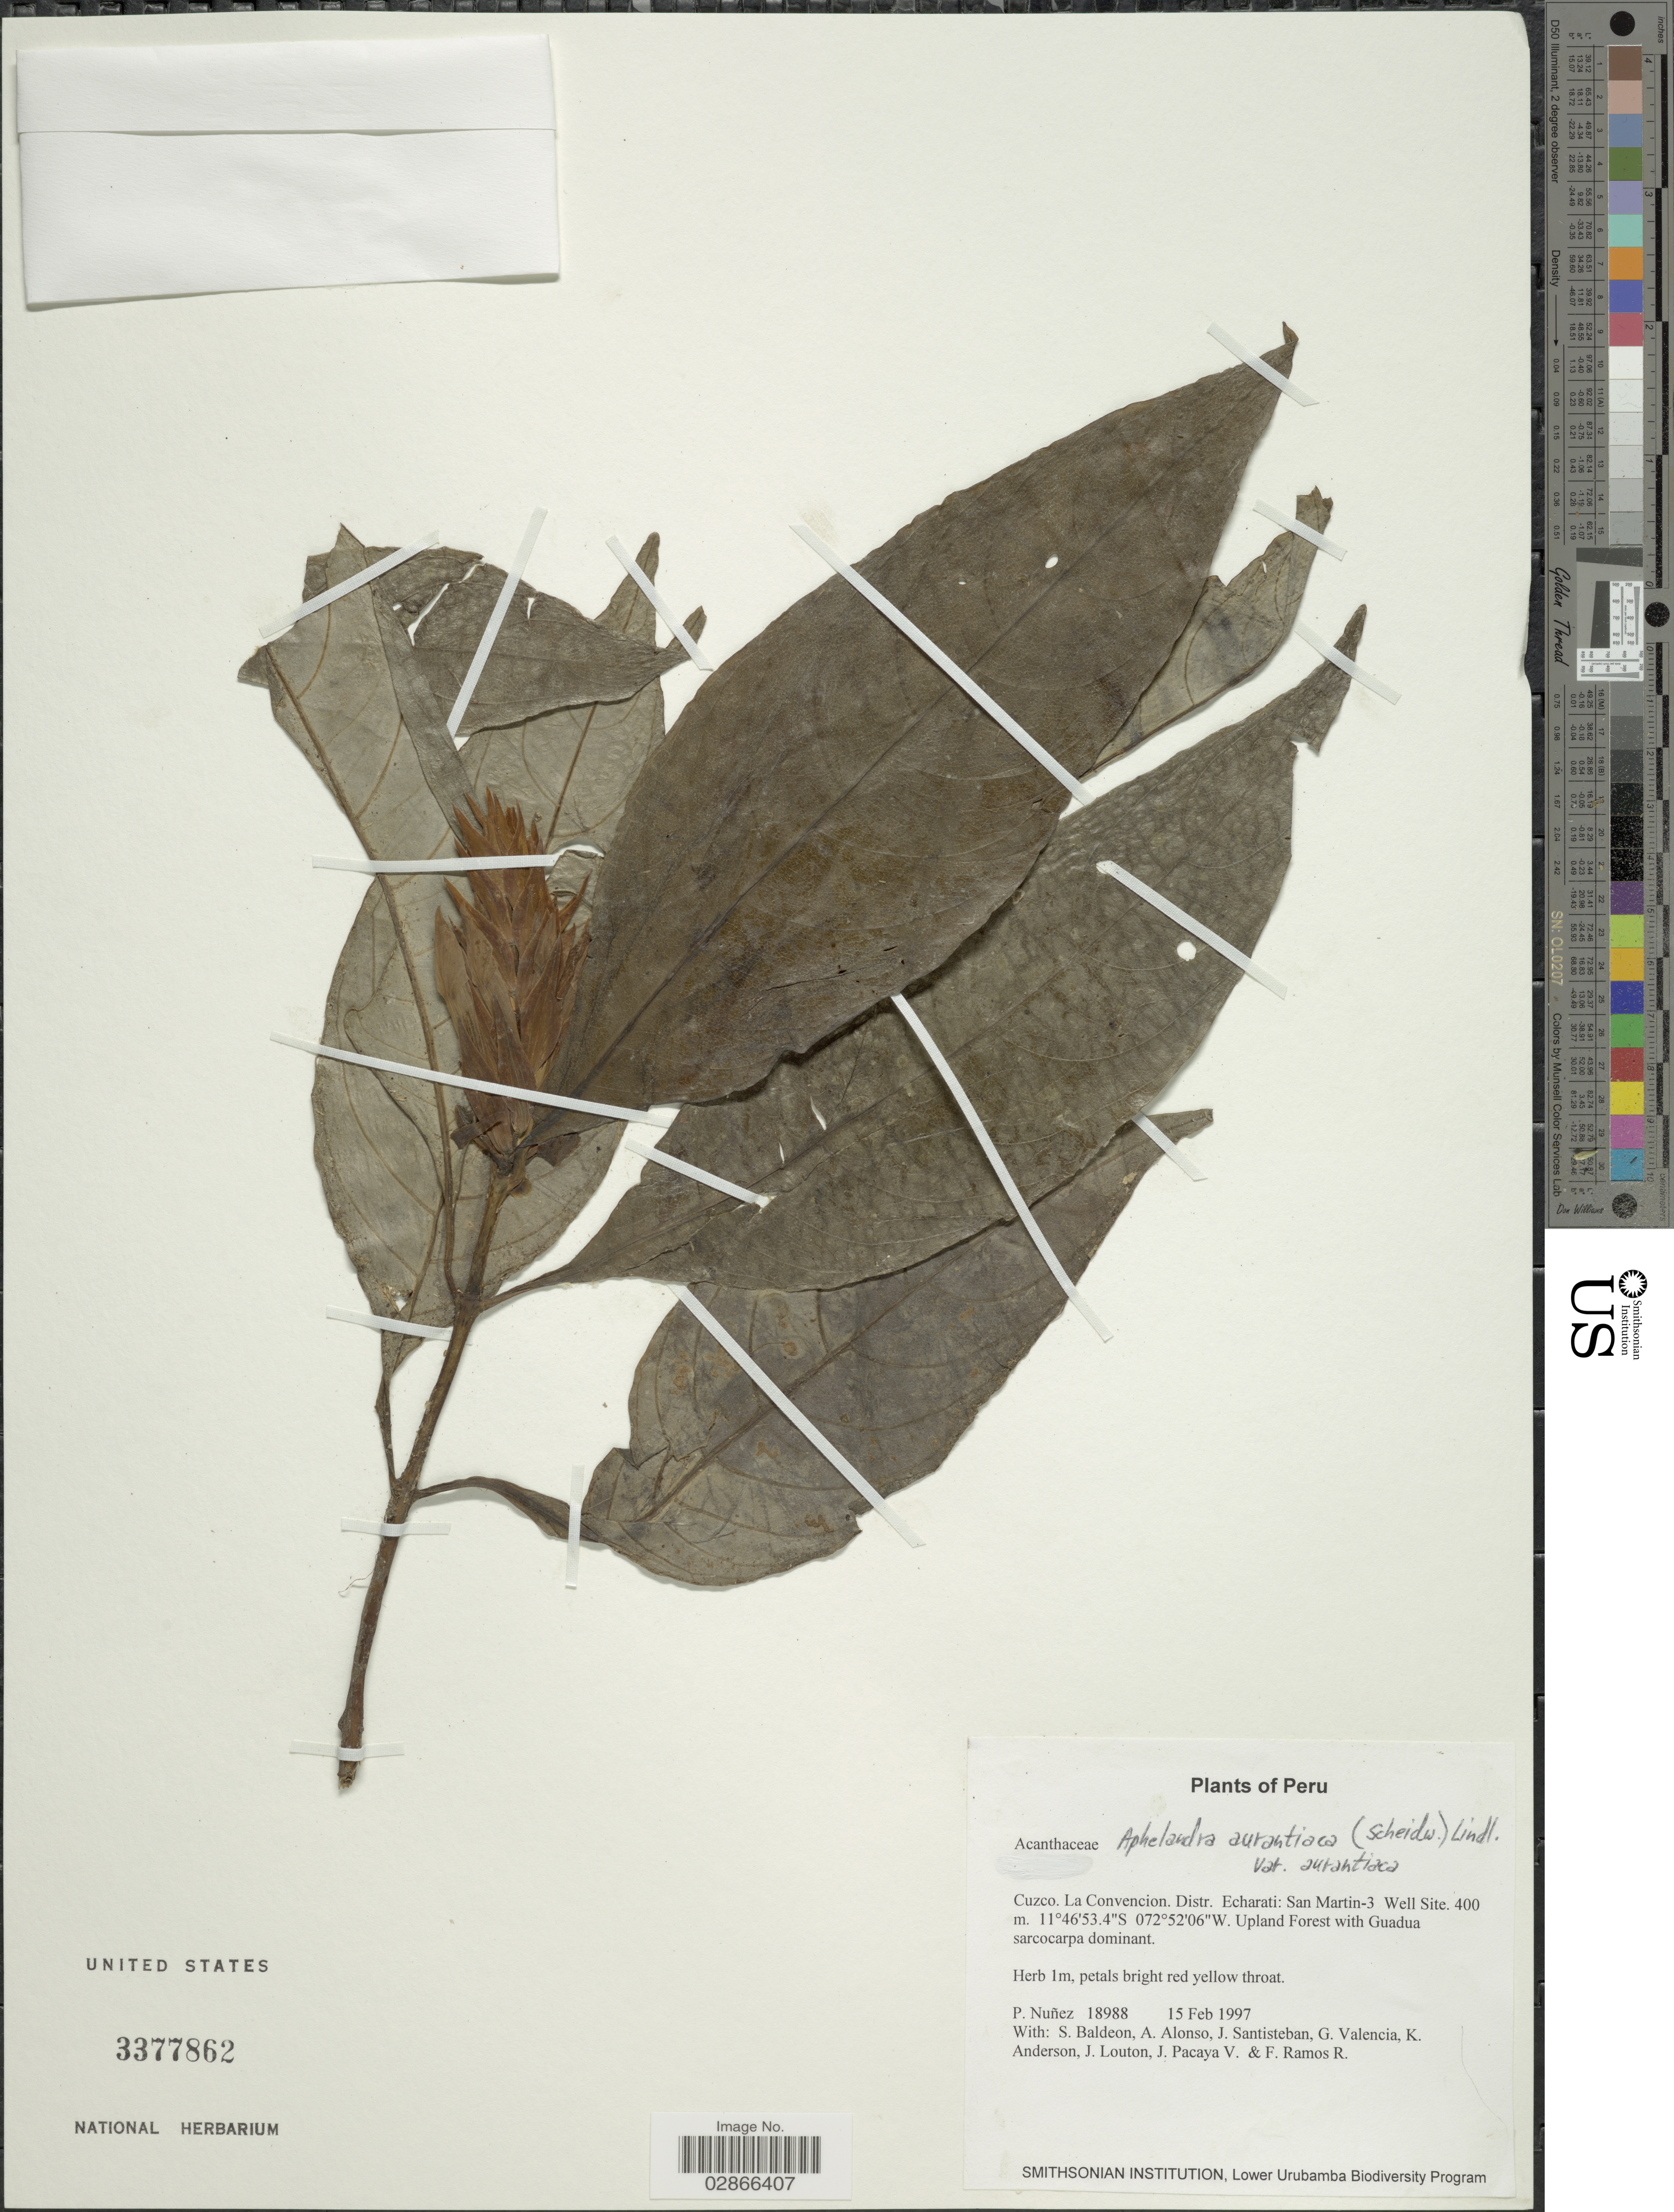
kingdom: Plantae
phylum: Tracheophyta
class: Magnoliopsida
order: Lamiales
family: Acanthaceae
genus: Aphelandra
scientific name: Aphelandra aurantiaca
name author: (Scheidw.) Lindl.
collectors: P. Nuñez V., S. Baldeon, A. Alonso, J. Santisteban & et al.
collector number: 18988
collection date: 1997-02-15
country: Peru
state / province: Cusco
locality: La Convencion. Distr. Echarati: San Martin-3 Well Site.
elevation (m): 400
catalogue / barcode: US 3377862